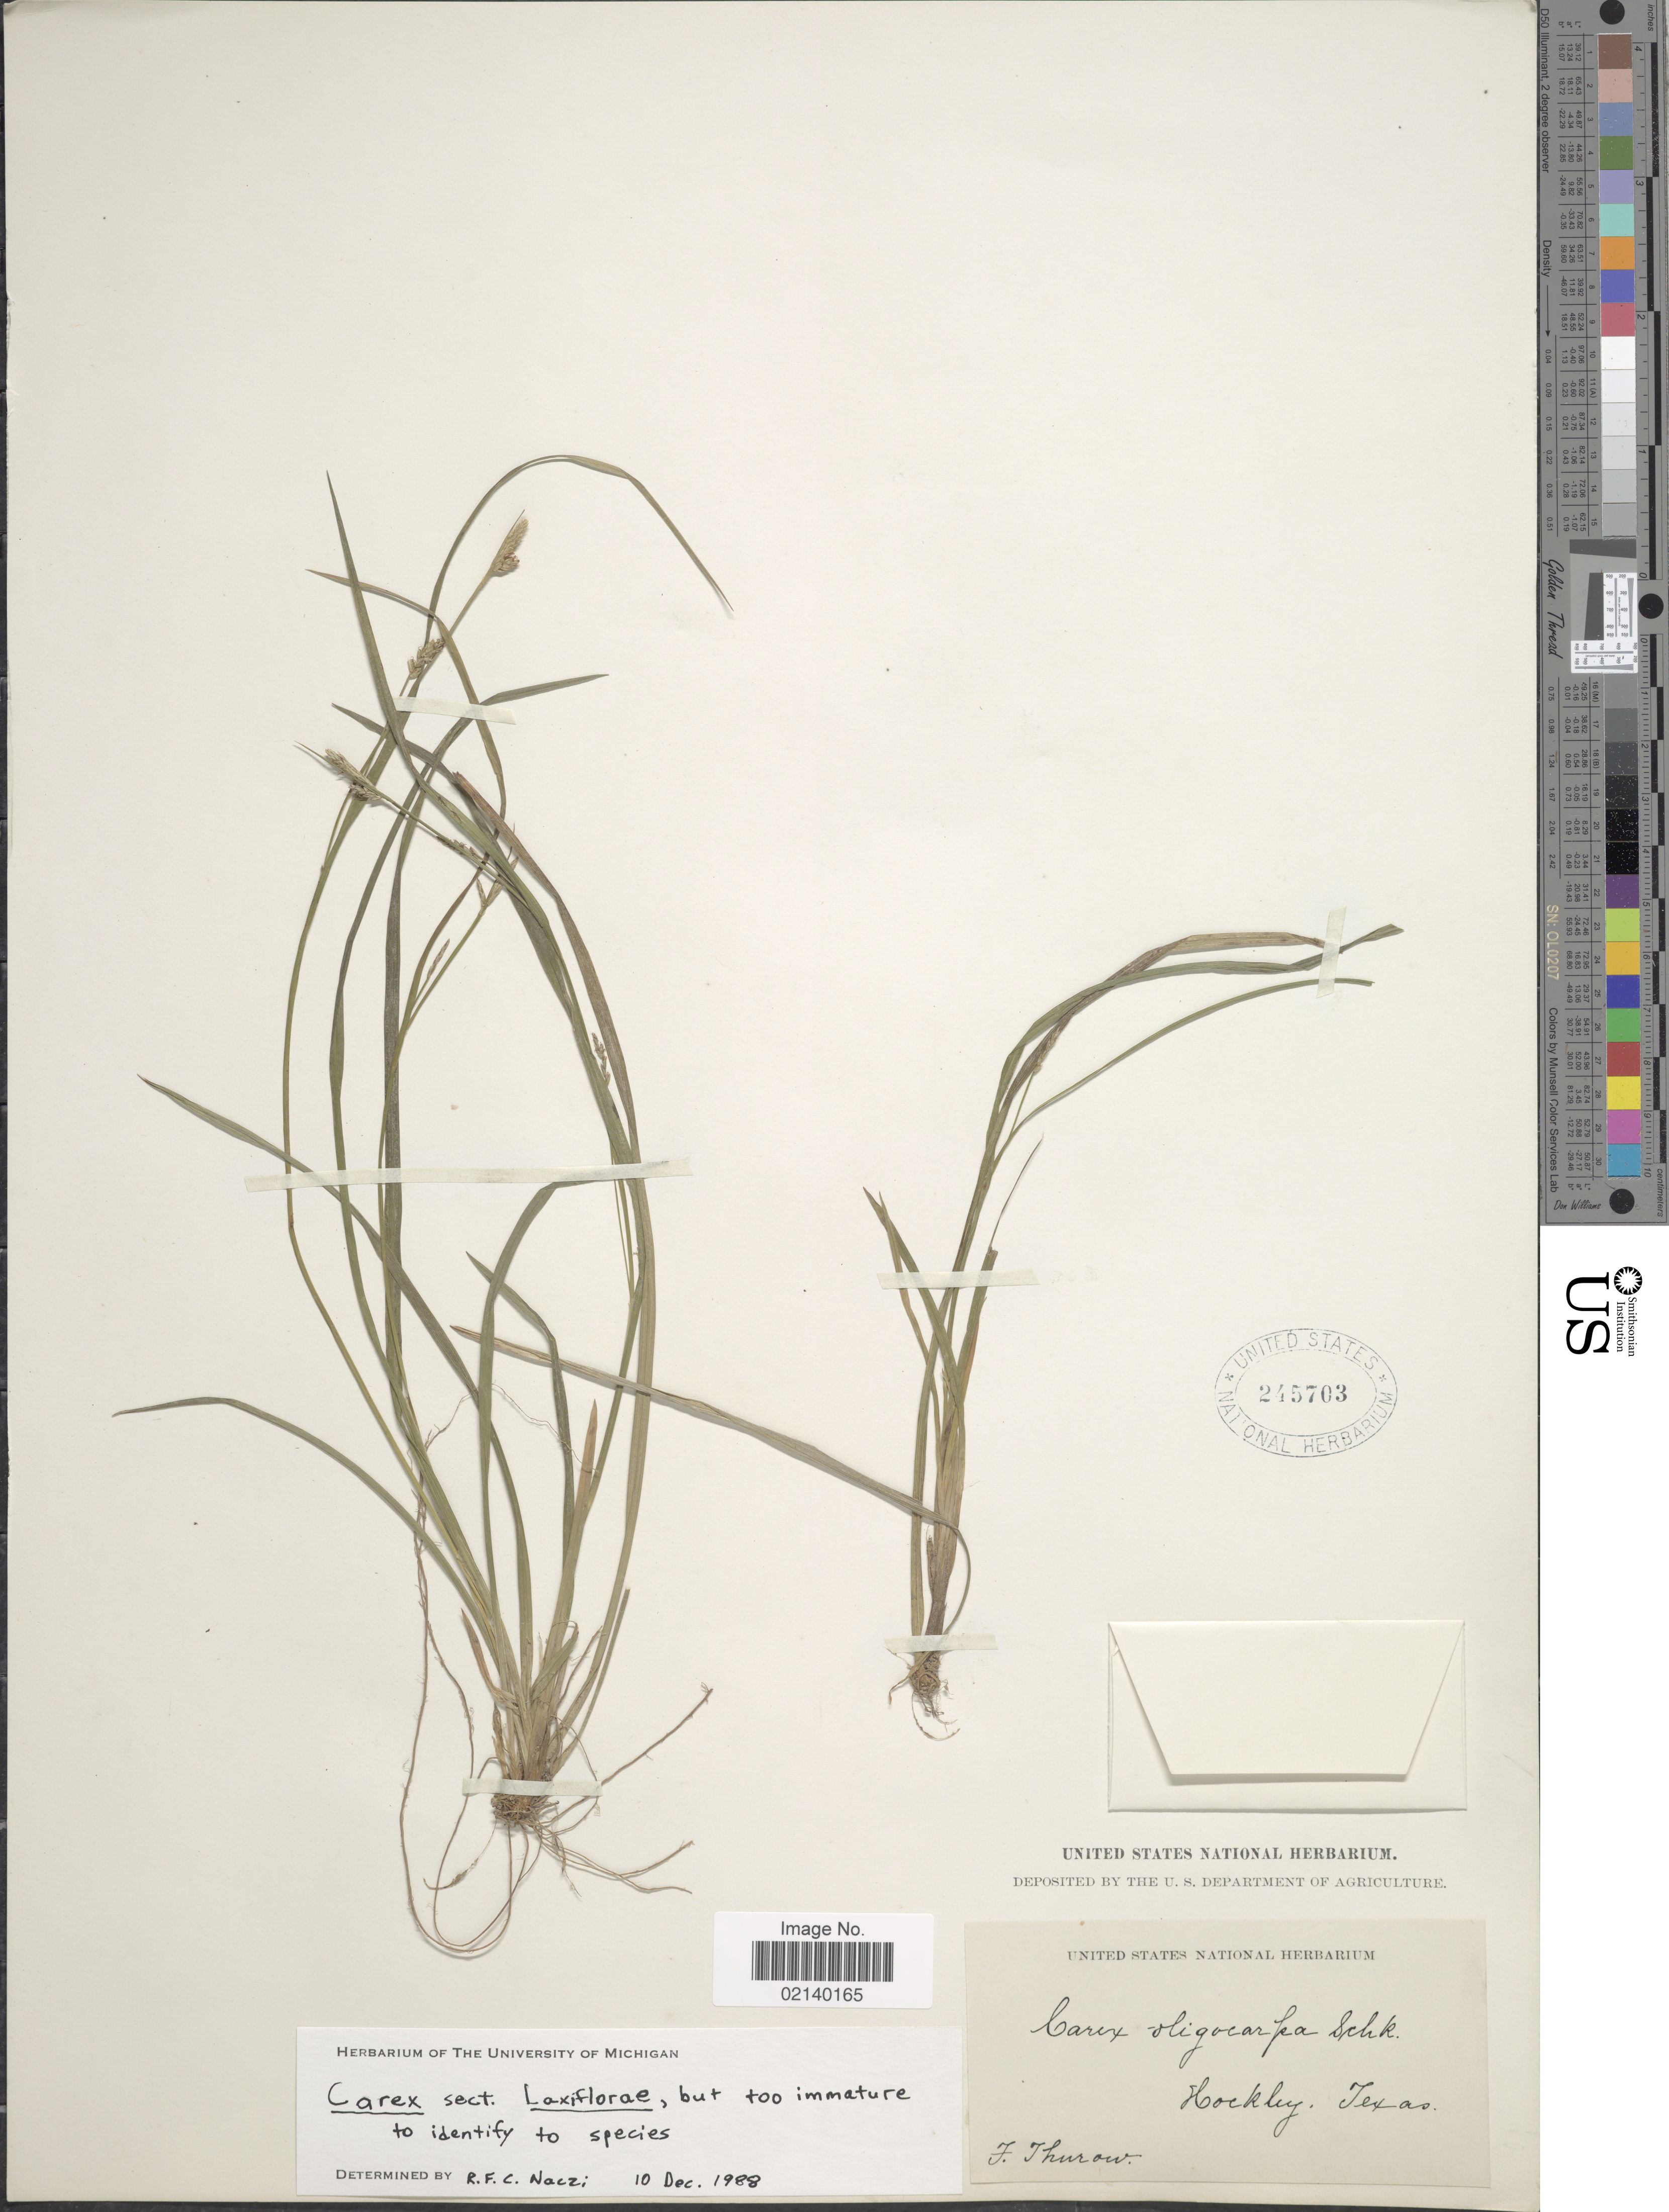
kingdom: Plantae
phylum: Tracheophyta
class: Liliopsida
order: Poales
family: Cyperaceae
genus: Carex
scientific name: Carex sp.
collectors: F. W. Thurow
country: United States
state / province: Texas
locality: Hockley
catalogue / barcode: US 245703